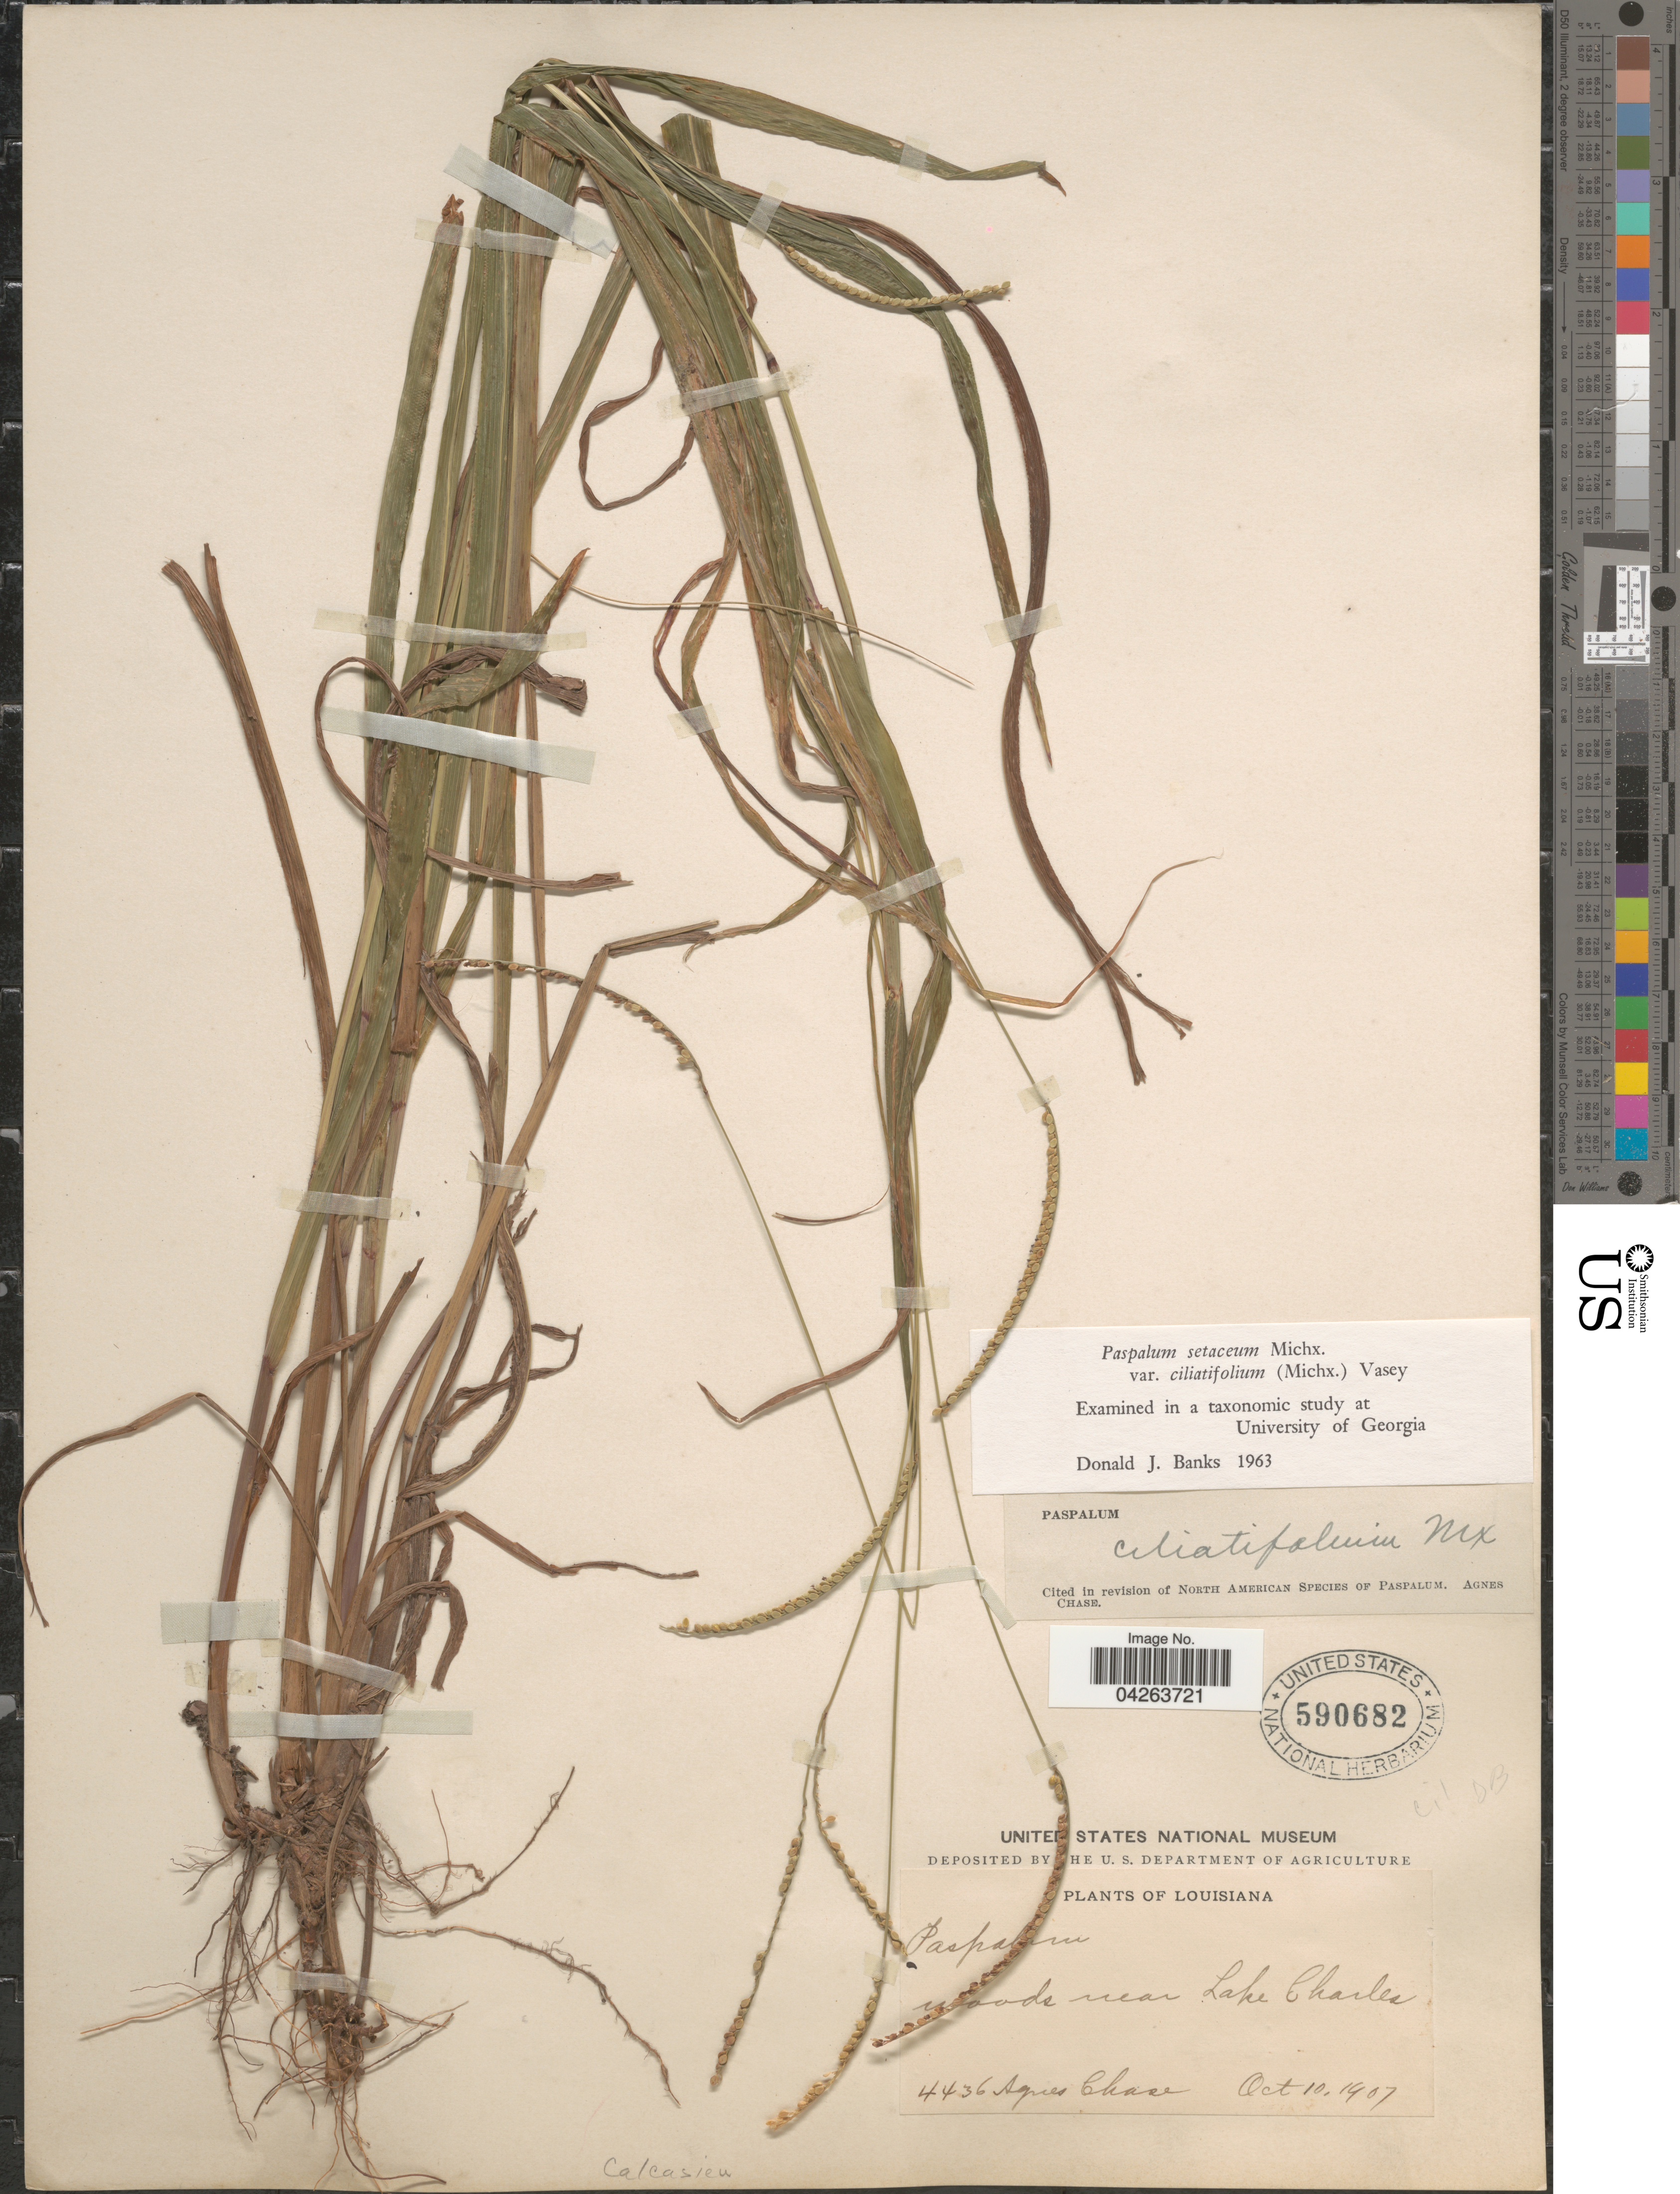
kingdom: Plantae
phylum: Tracheophyta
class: Liliopsida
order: Poales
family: Poaceae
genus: Paspalum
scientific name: Paspalum setaceum var. ciliatifolium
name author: (Michx.) Vasey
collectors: A. Chase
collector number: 4436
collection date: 1907-10-10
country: United States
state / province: Louisiana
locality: Woods near Lake Charles. Calcasieu.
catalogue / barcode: US 590682